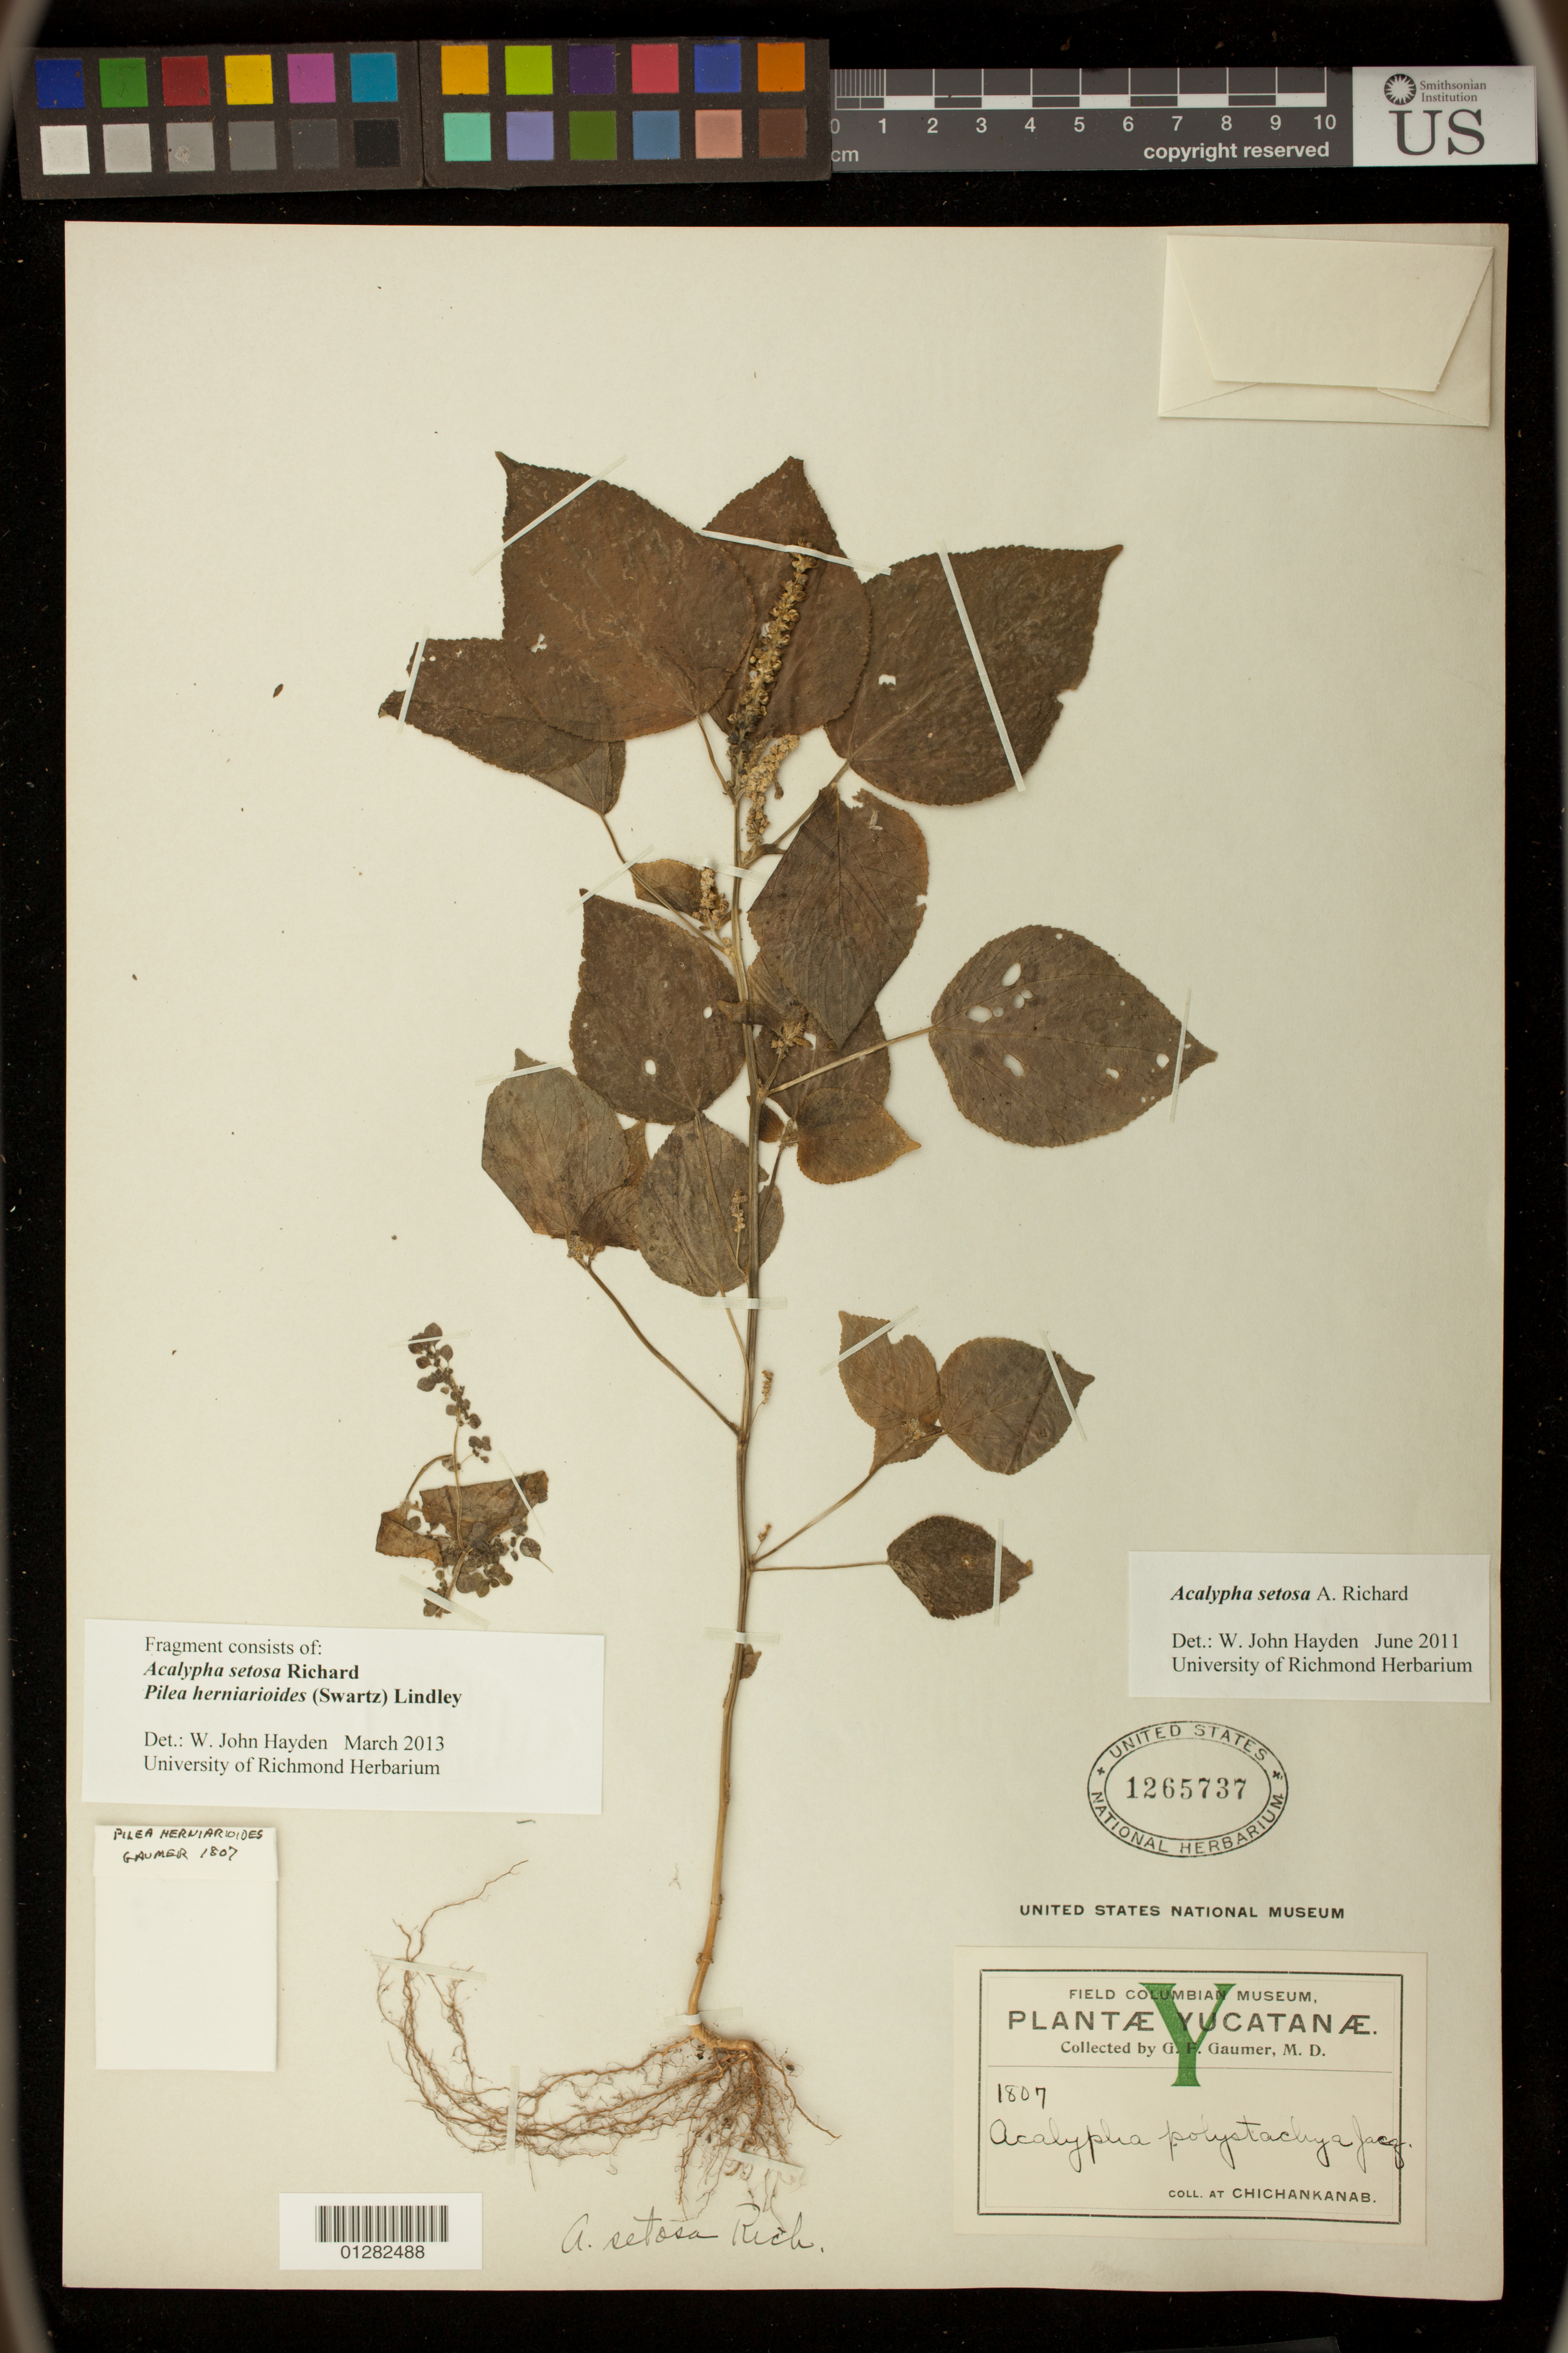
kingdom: Plantae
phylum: Tracheophyta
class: Magnoliopsida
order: Malpighiales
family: Euphorbiaceae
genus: Acalypha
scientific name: Acalypha setosa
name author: A. Rich.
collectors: C. L. Smith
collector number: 1807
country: Mexico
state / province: Quintana Roo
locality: Chichankanab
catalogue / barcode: US 1265737